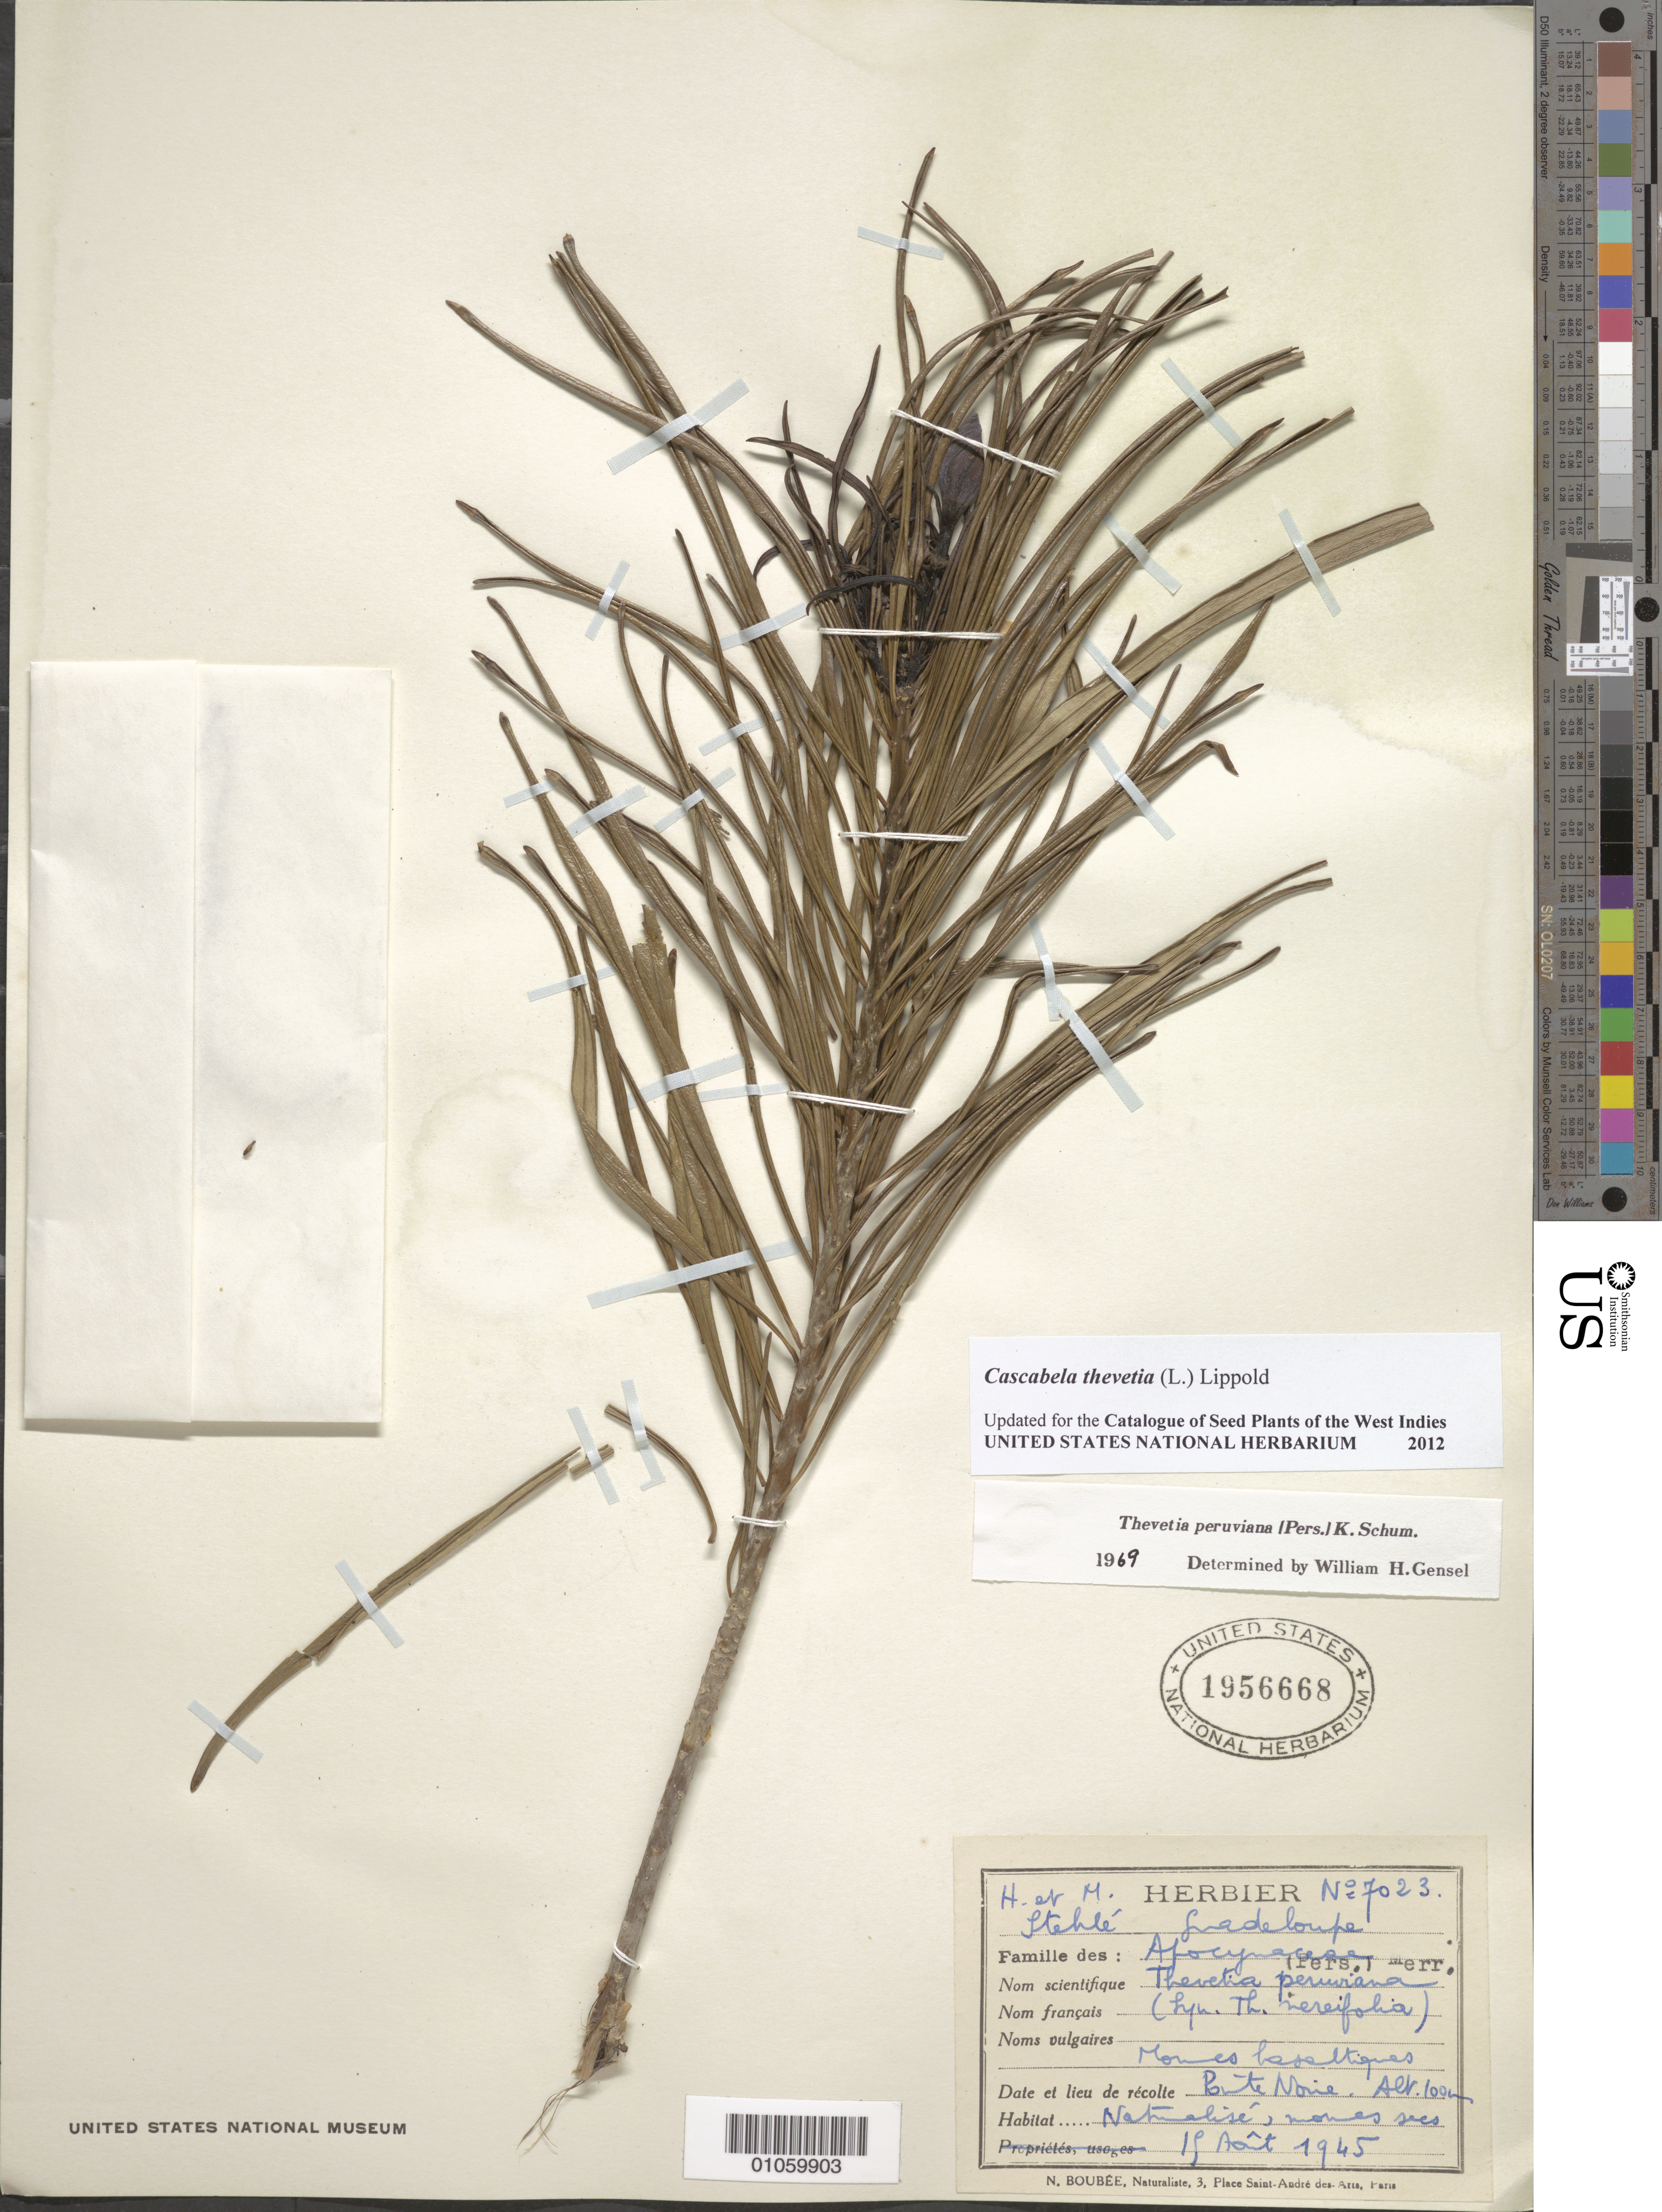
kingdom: Plantae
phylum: Tracheophyta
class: Magnoliopsida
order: Gentianales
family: Apocynaceae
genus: Cascabela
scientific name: Cascabela thevetia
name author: (L.) Lippold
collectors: H. Stehlé & M. Stehlé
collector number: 7023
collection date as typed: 18 Aug 1945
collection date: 1945-08-18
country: Guadeloupe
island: Basse Terre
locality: Pointe-Noire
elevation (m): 100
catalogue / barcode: US 1956668